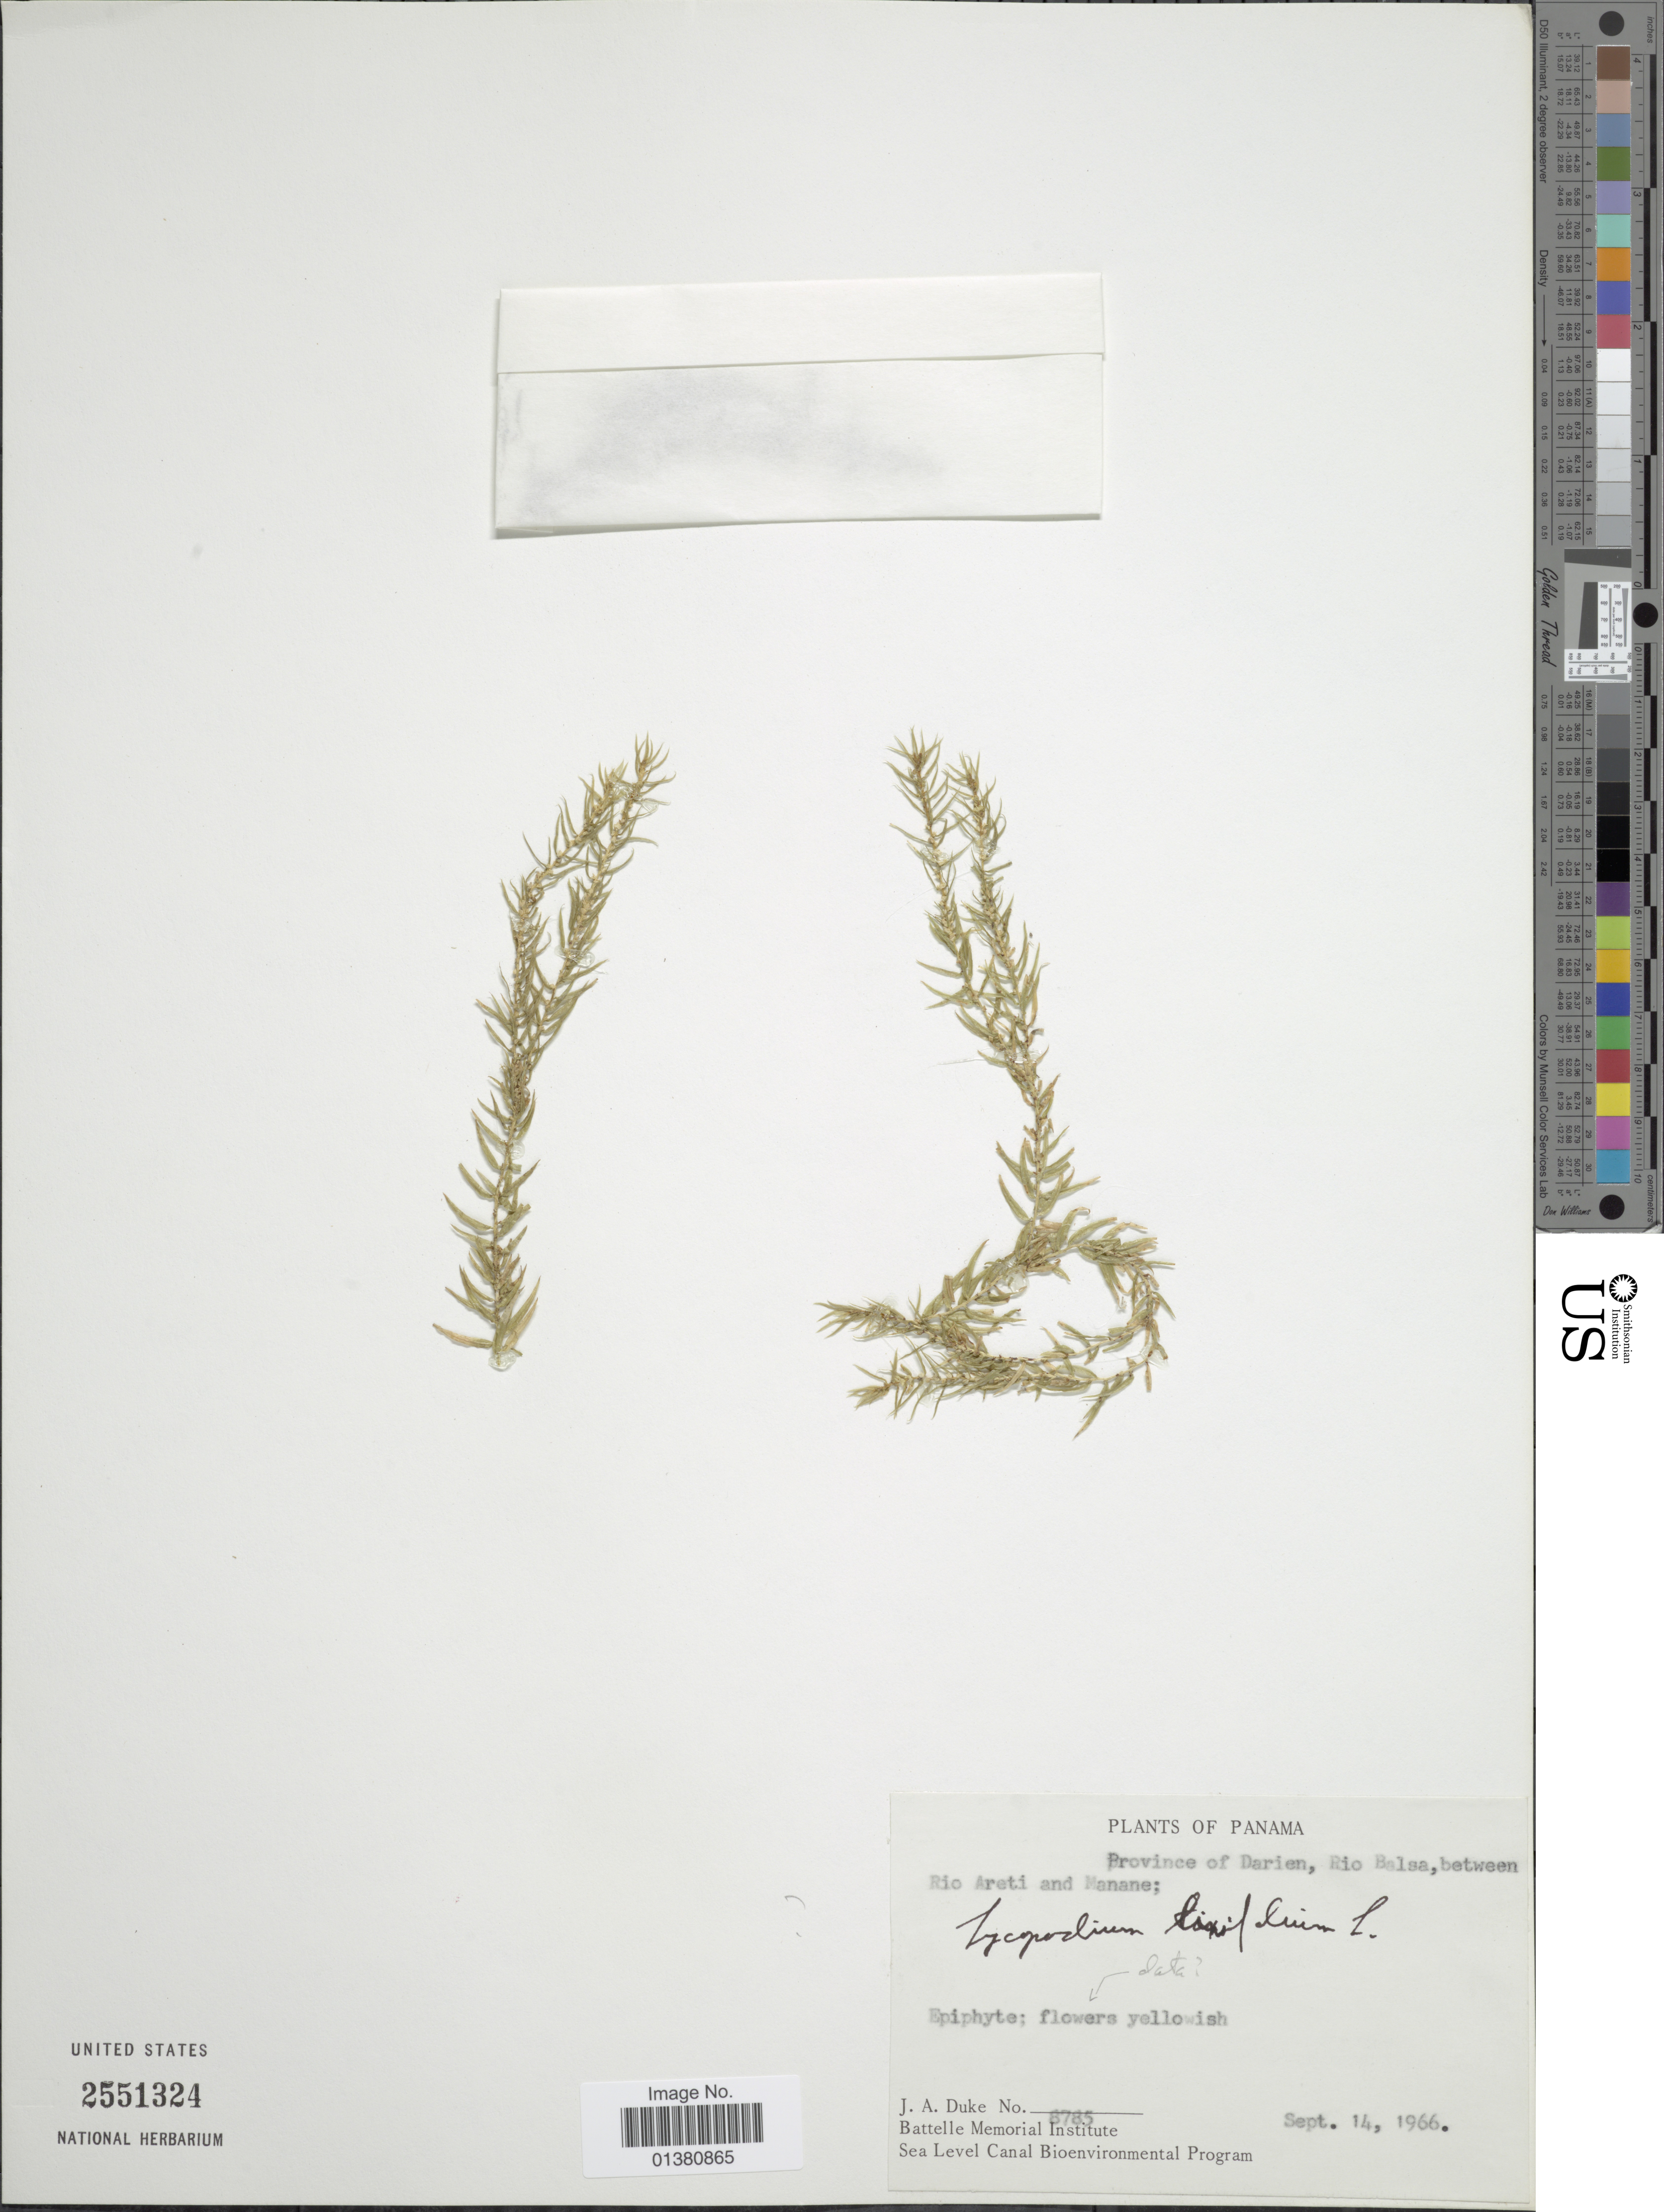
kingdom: Plantae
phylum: Tracheophyta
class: Lycopodiopsida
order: Lycopodiales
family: Lycopodiaceae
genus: Phlegmariurus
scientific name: Phlegmariurus linifolius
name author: (L.) B. Øllg.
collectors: J. A. Duke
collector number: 8785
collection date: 1966-09-14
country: Panama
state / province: Darién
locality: Province of Darien, Rio Balsa, between Rio Arcti and Manane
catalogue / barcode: US 2551324